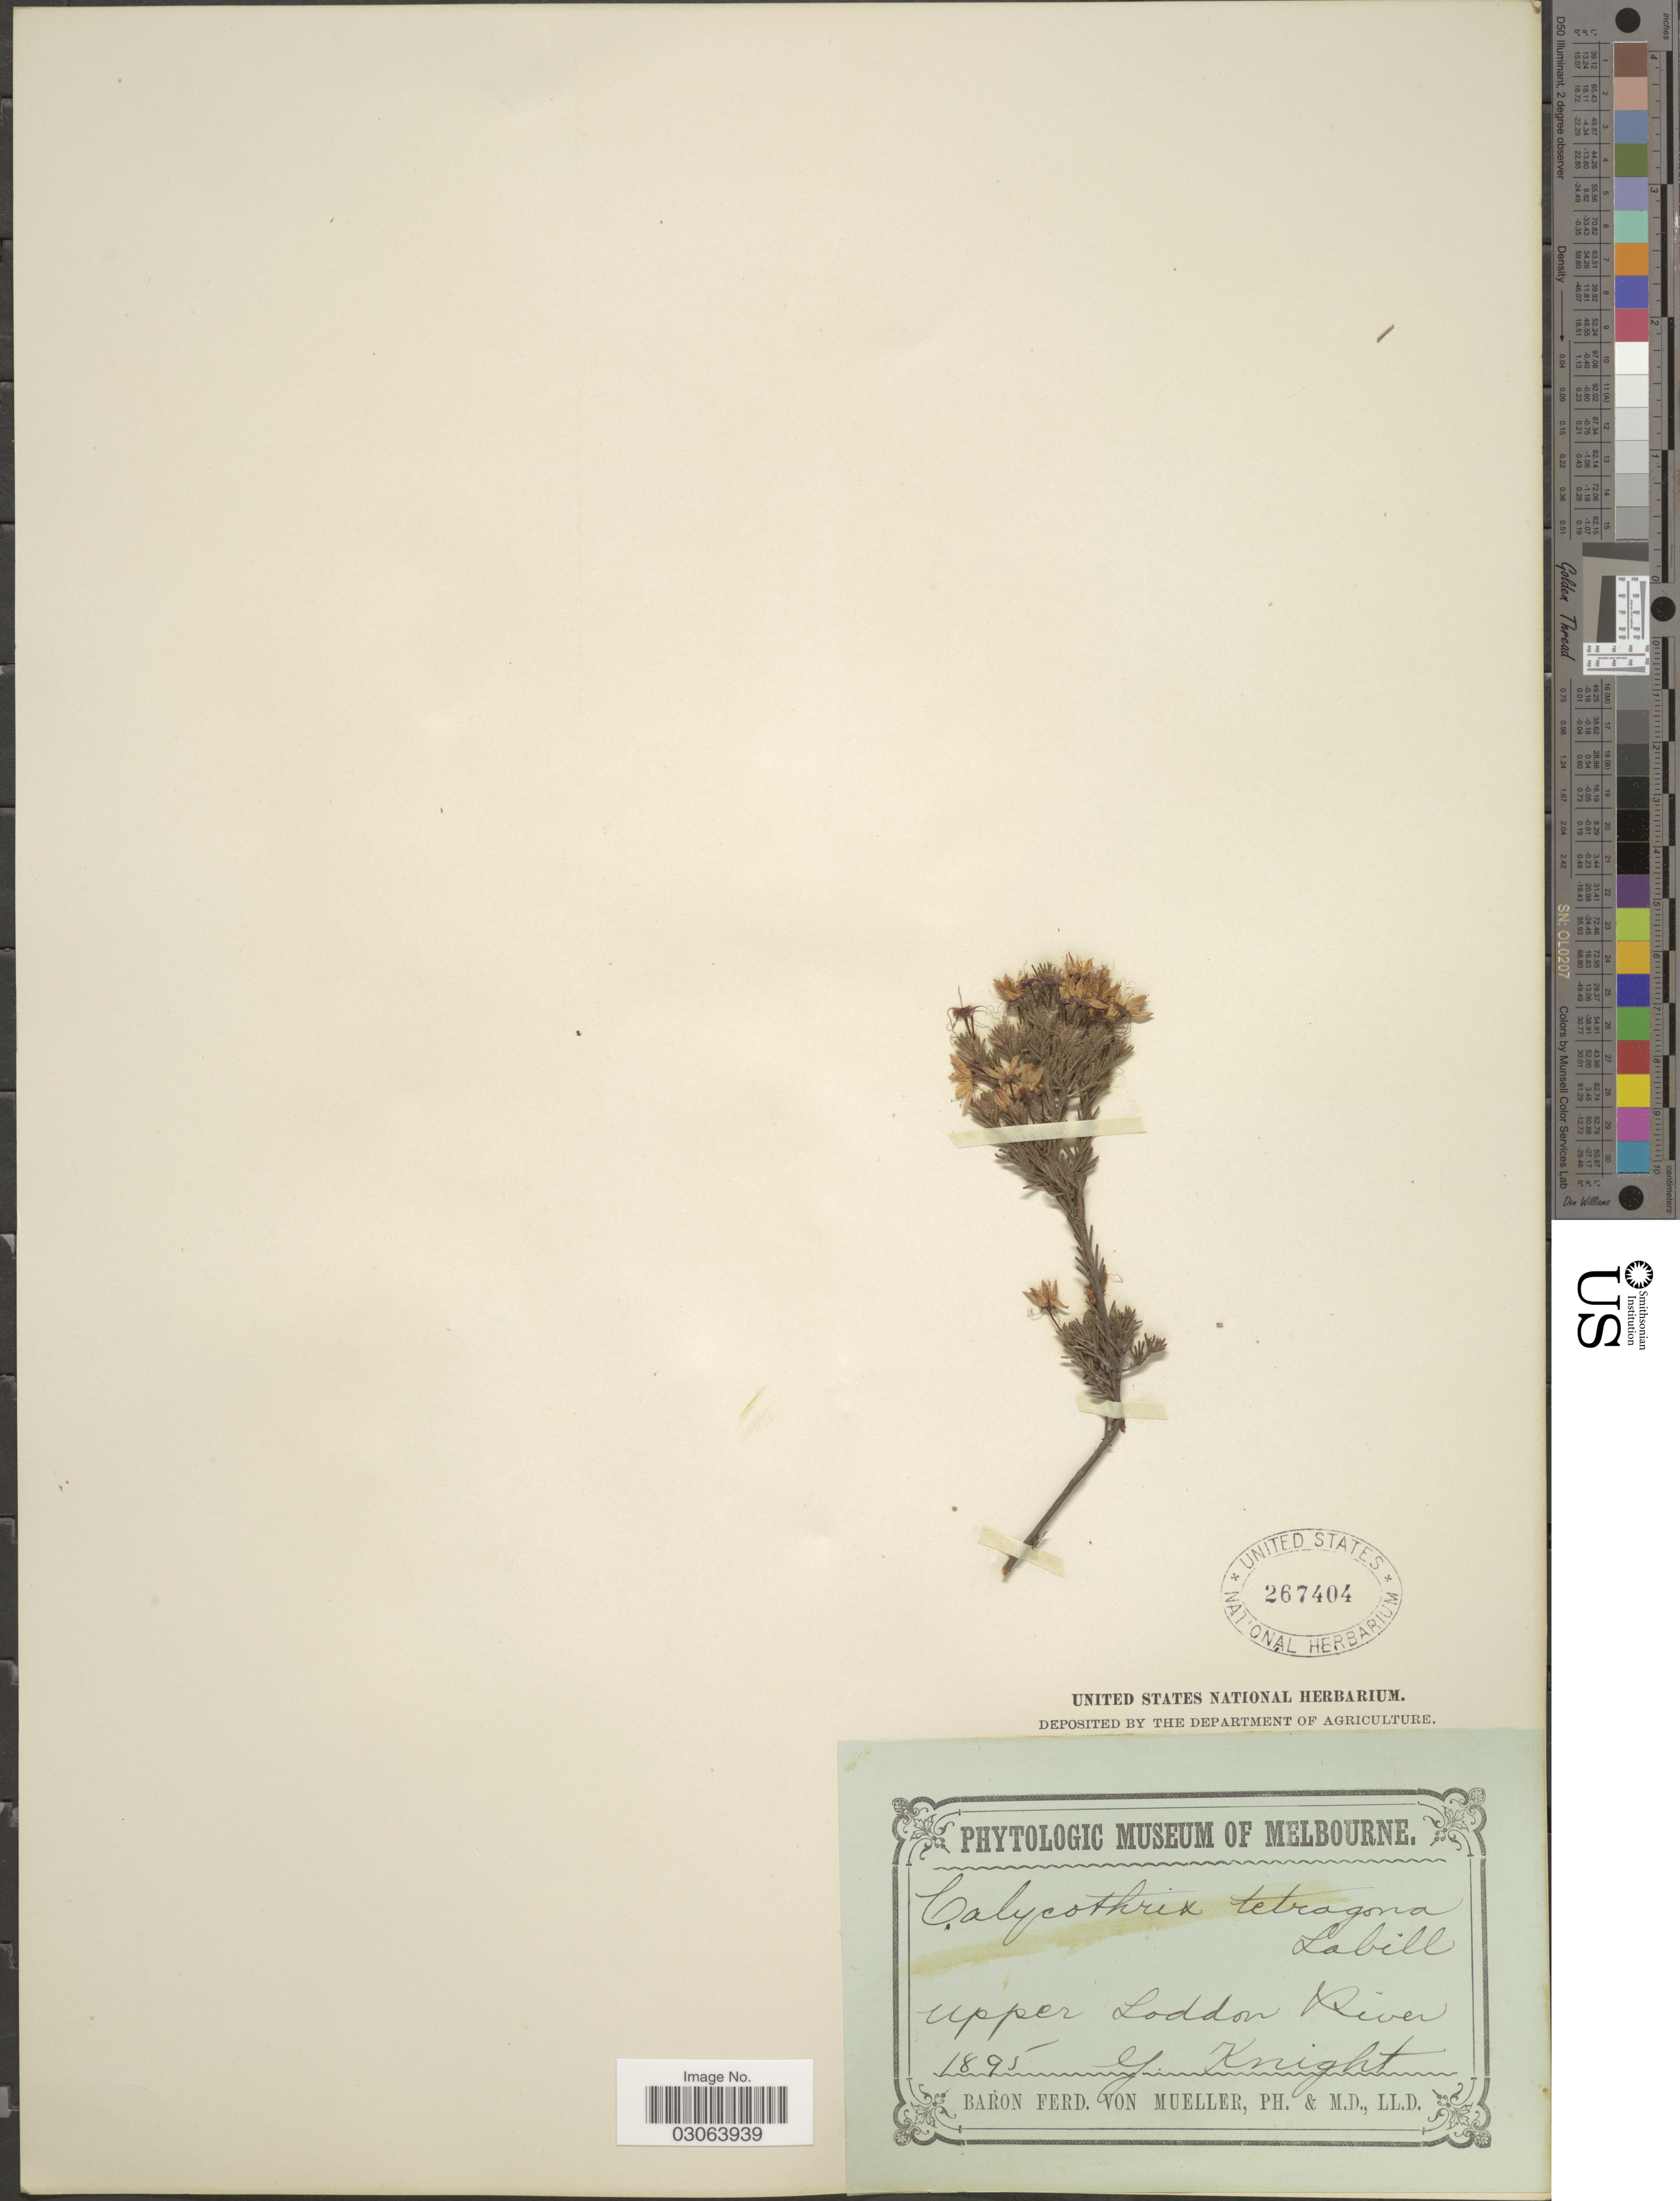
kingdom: Plantae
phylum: Tracheophyta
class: Magnoliopsida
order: Myrtales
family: Myrtaceae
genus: Calytrix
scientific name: Calytrix tetragona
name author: Labill.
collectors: G. Knight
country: Australia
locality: Upper Loddon River.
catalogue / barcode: US 267404